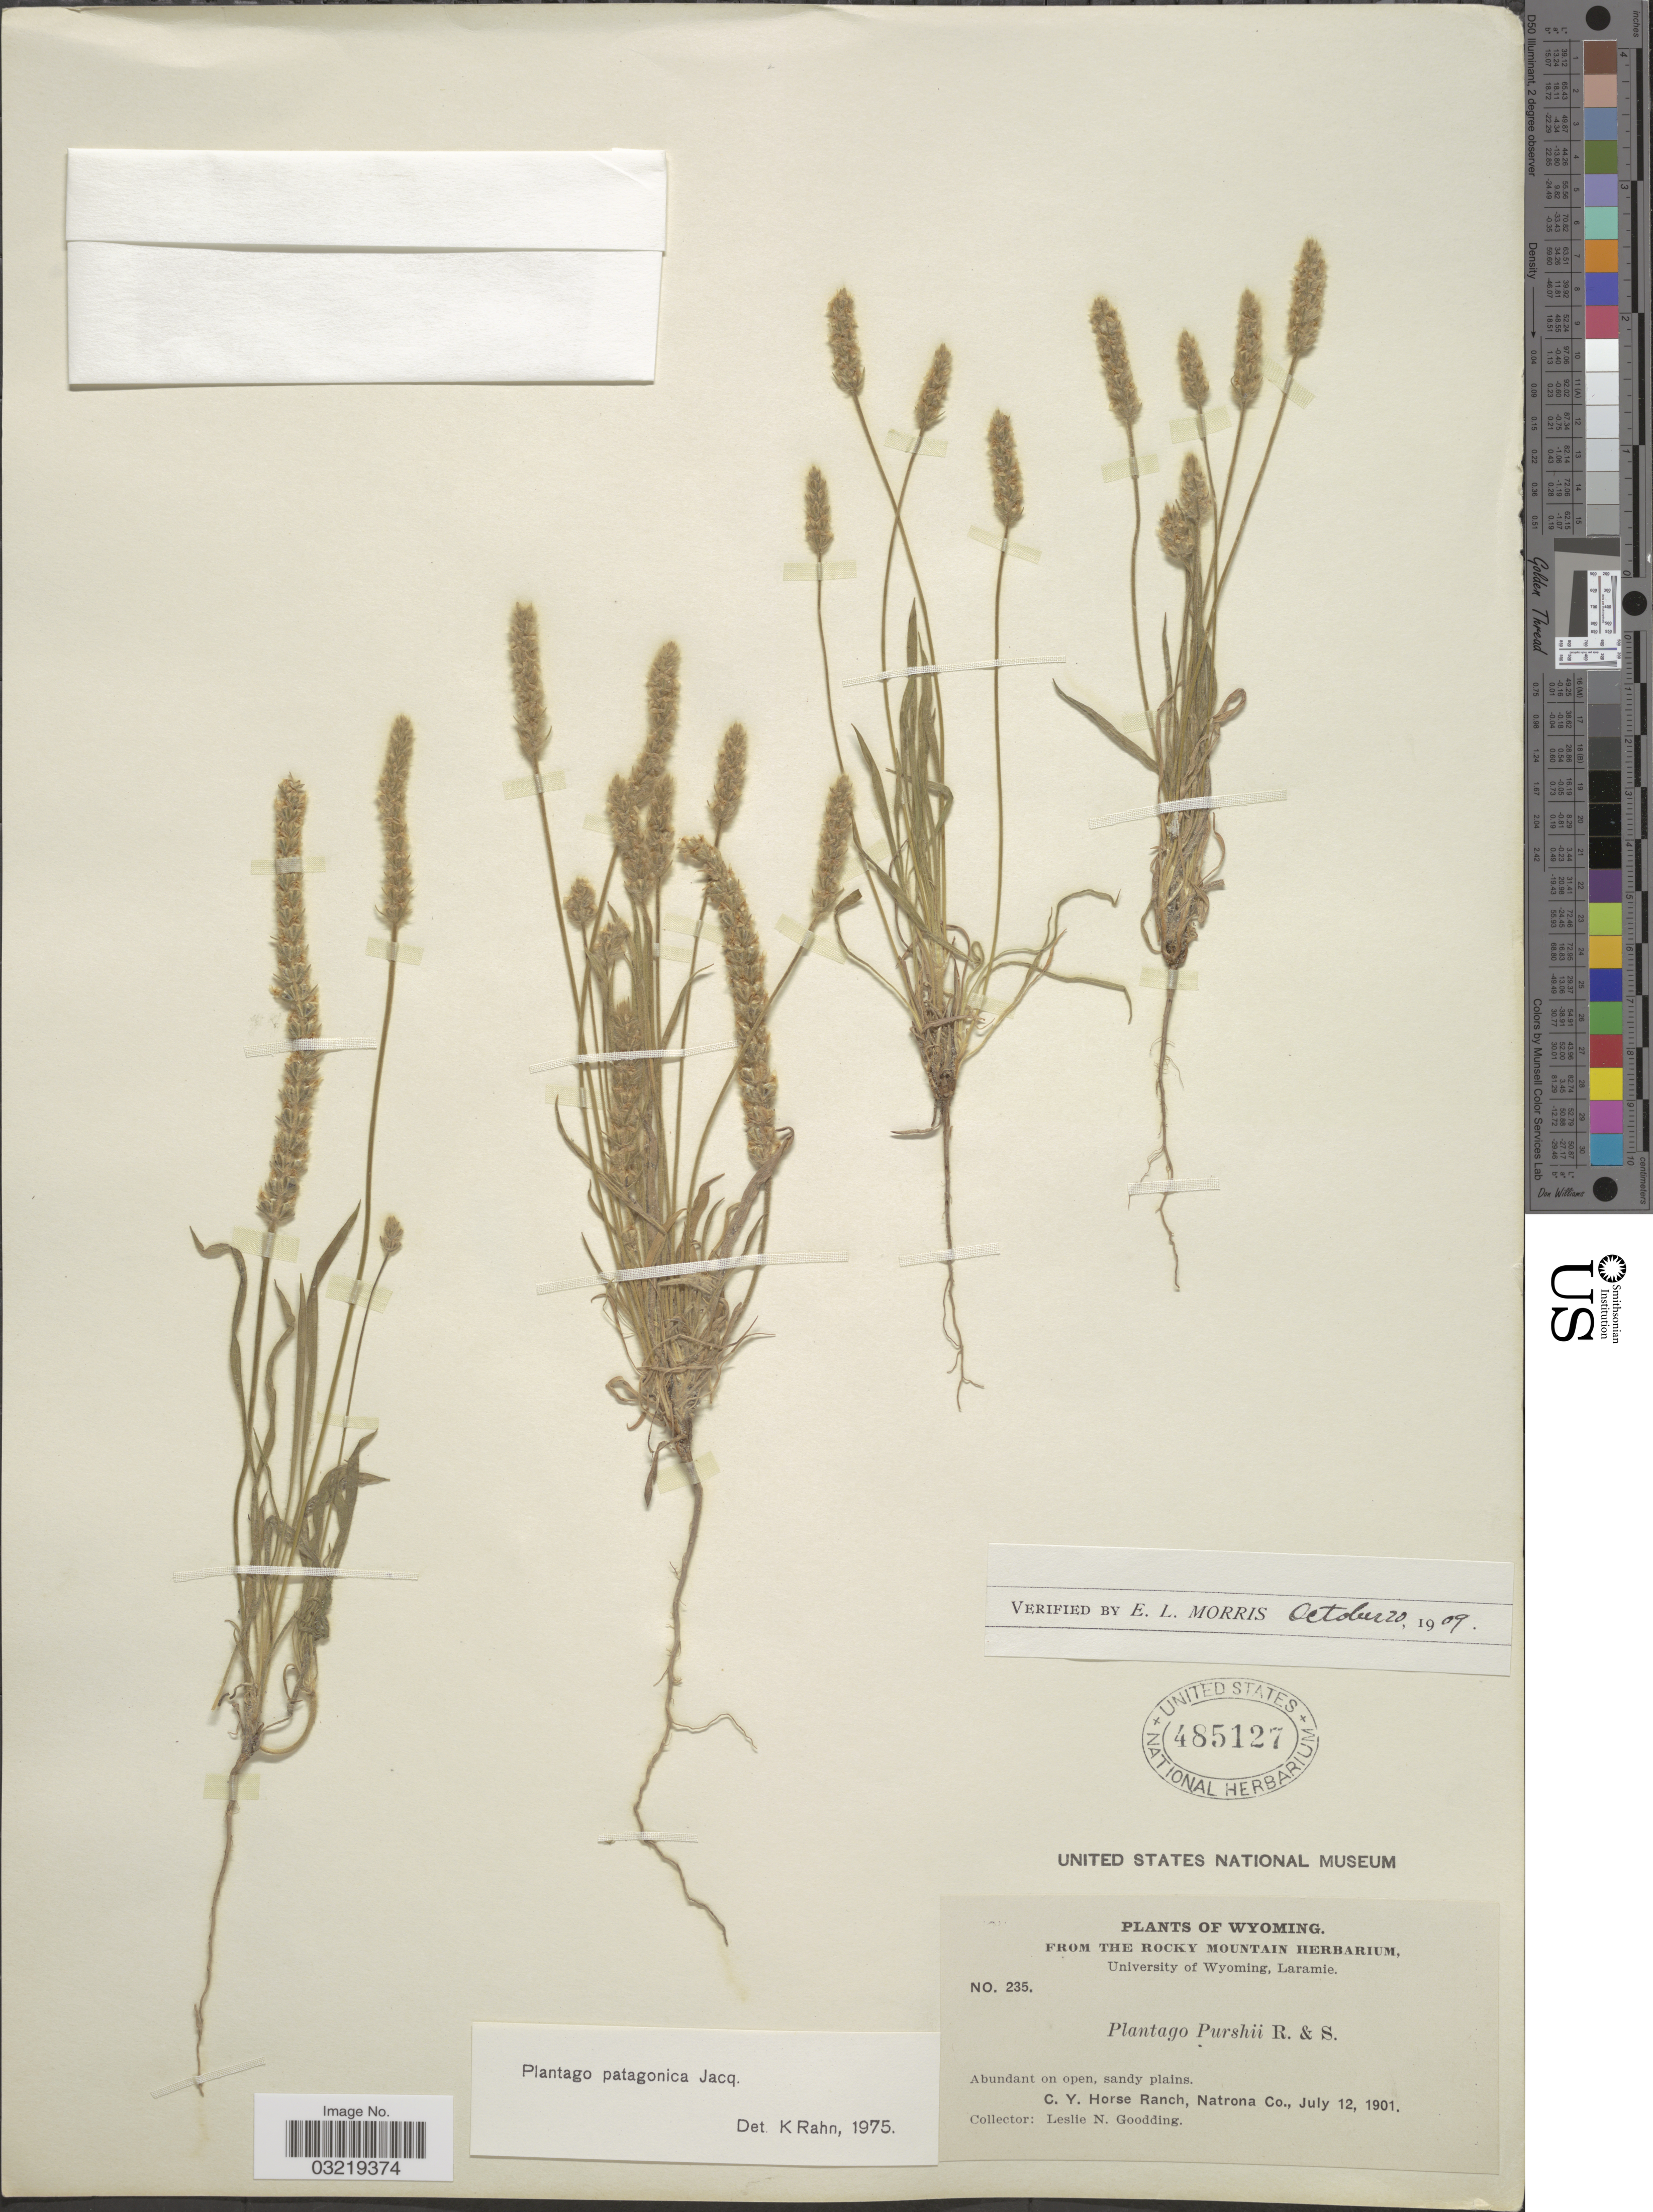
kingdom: Plantae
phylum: Tracheophyta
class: Magnoliopsida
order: Lamiales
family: Plantaginaceae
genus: Plantago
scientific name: Plantago patagonica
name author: Jacq.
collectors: L. N. Goodding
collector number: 235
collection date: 1901-07-12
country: United States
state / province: Wyoming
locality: C. Y. Horse Ranch, Natrona Co.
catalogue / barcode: US 485127